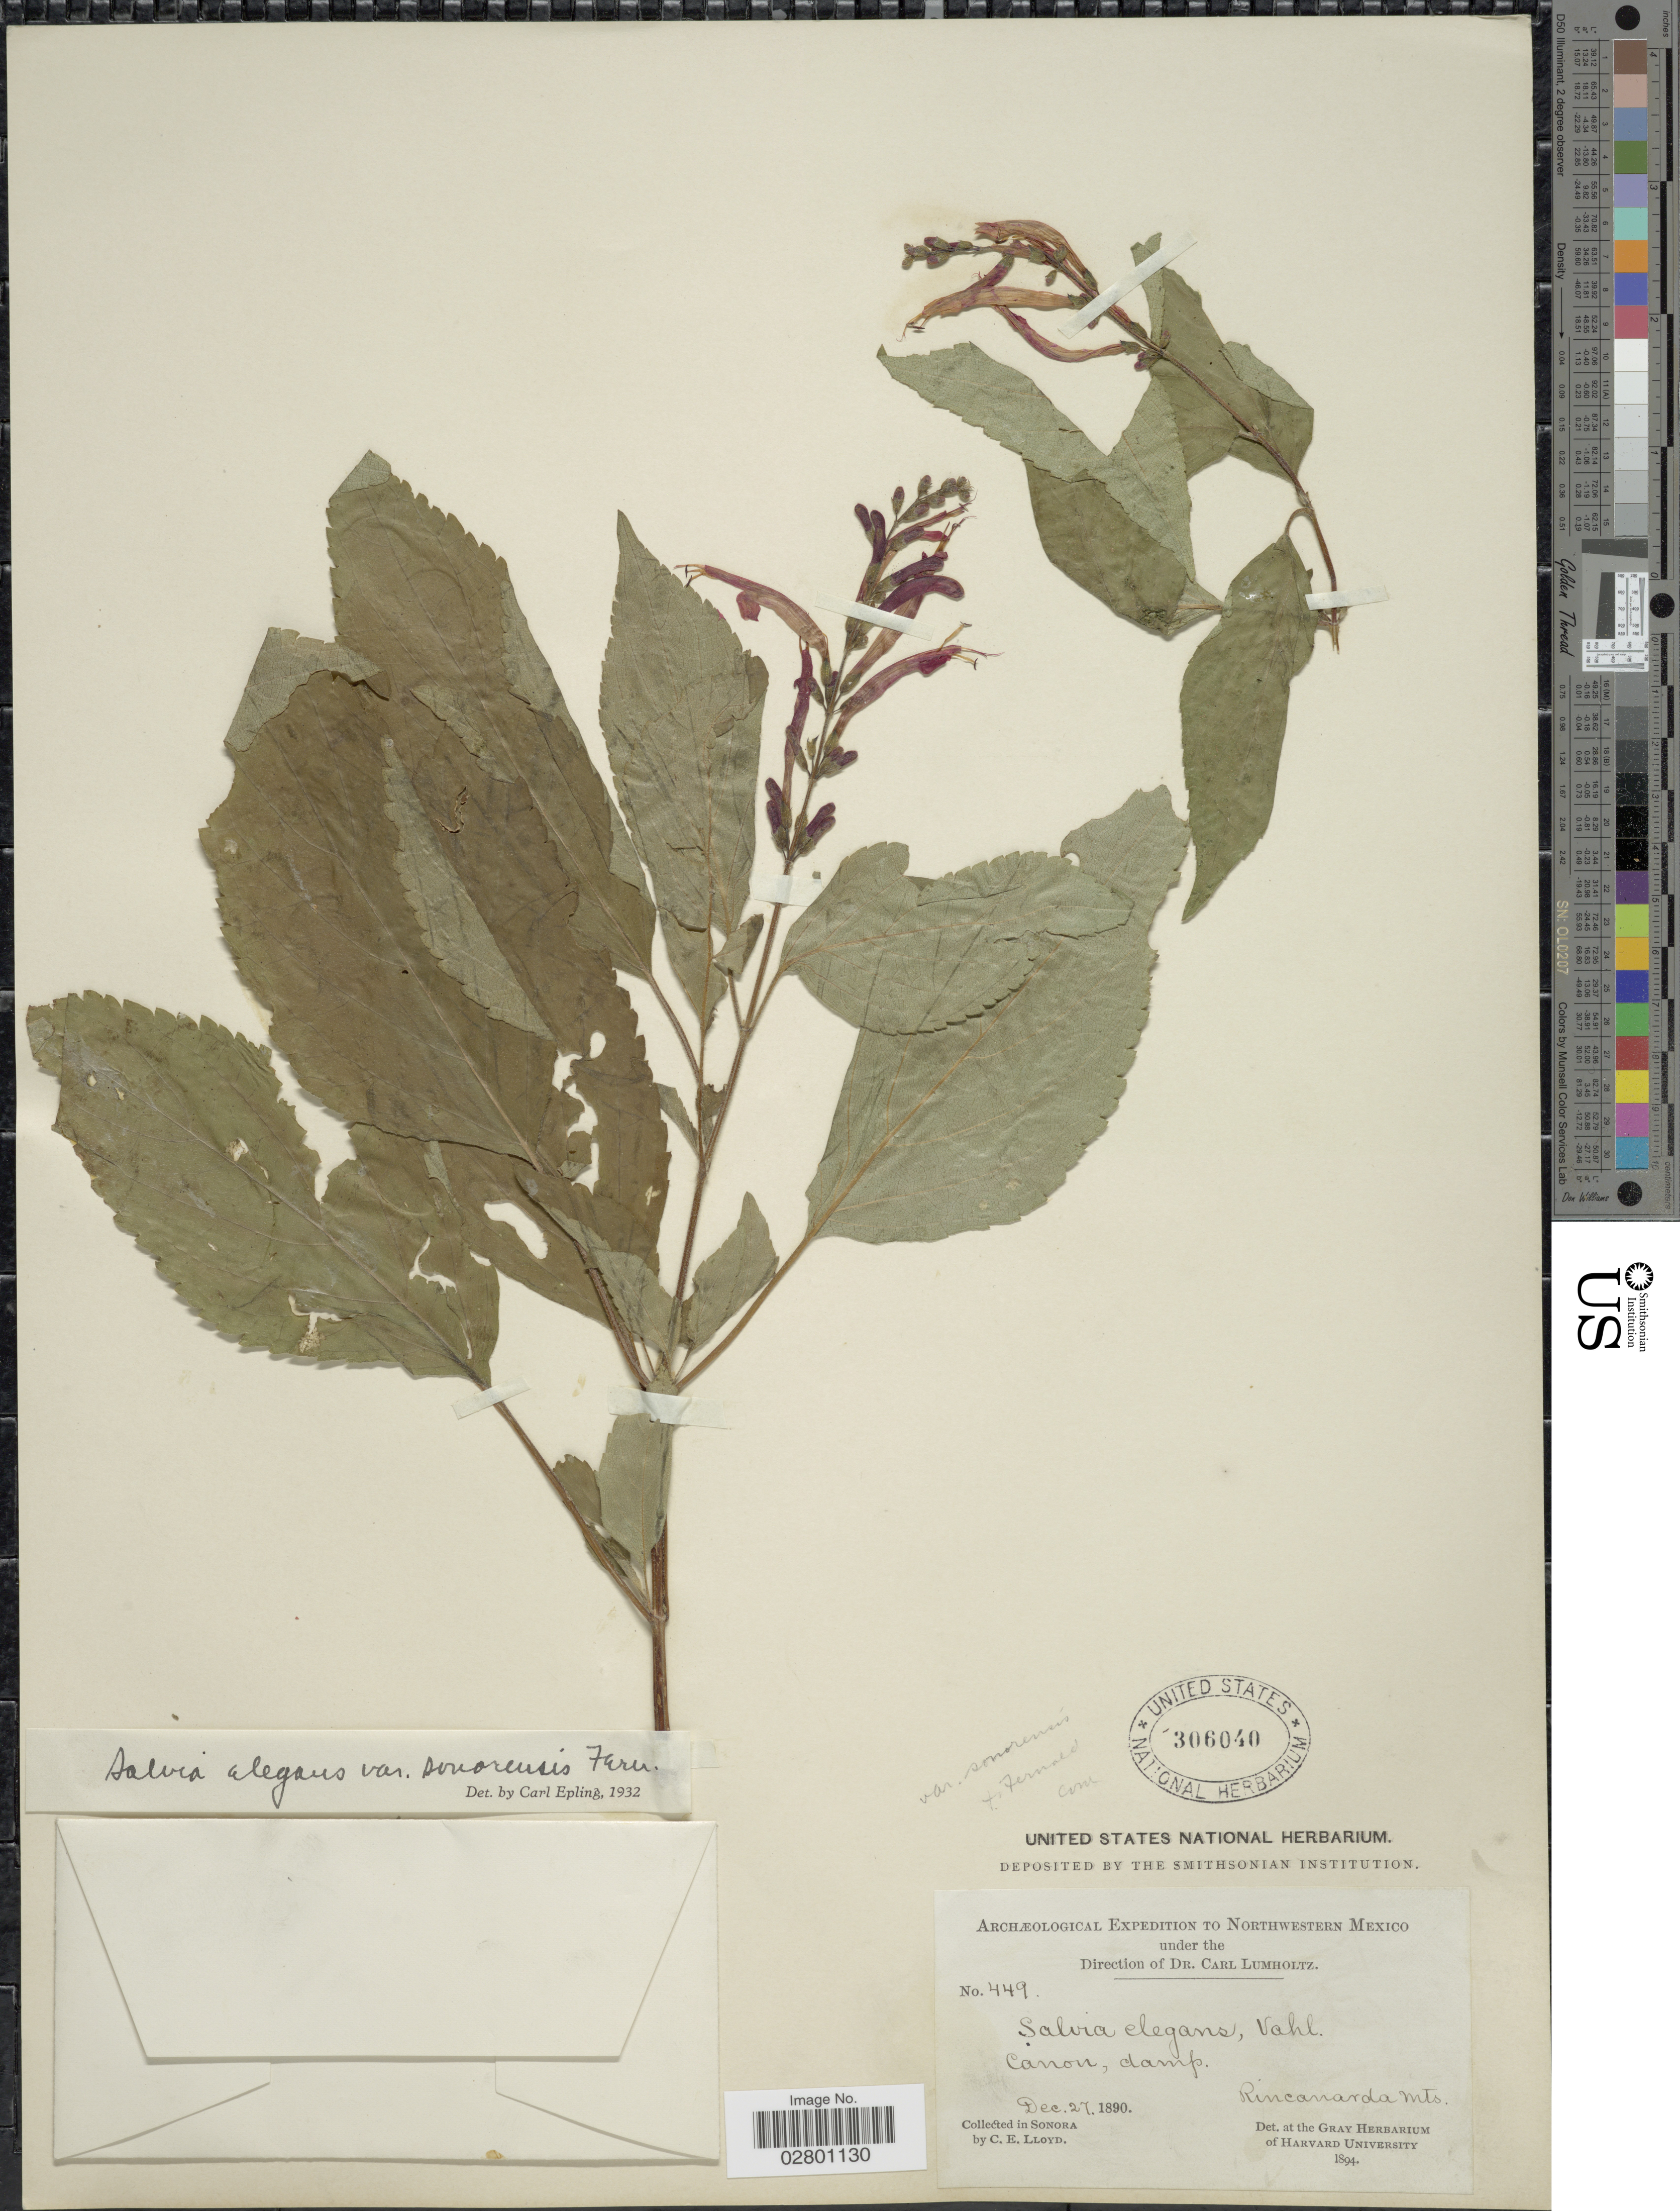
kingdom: Plantae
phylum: Tracheophyta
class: Magnoliopsida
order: Lamiales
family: Lamiaceae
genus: Salvia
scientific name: Salvia elegans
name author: Vahl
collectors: Lloyd, C. E.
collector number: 449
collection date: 1890-12-27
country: Mexico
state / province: Sonora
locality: Canon, damp. Rincanarda Mts.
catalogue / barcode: US 306040